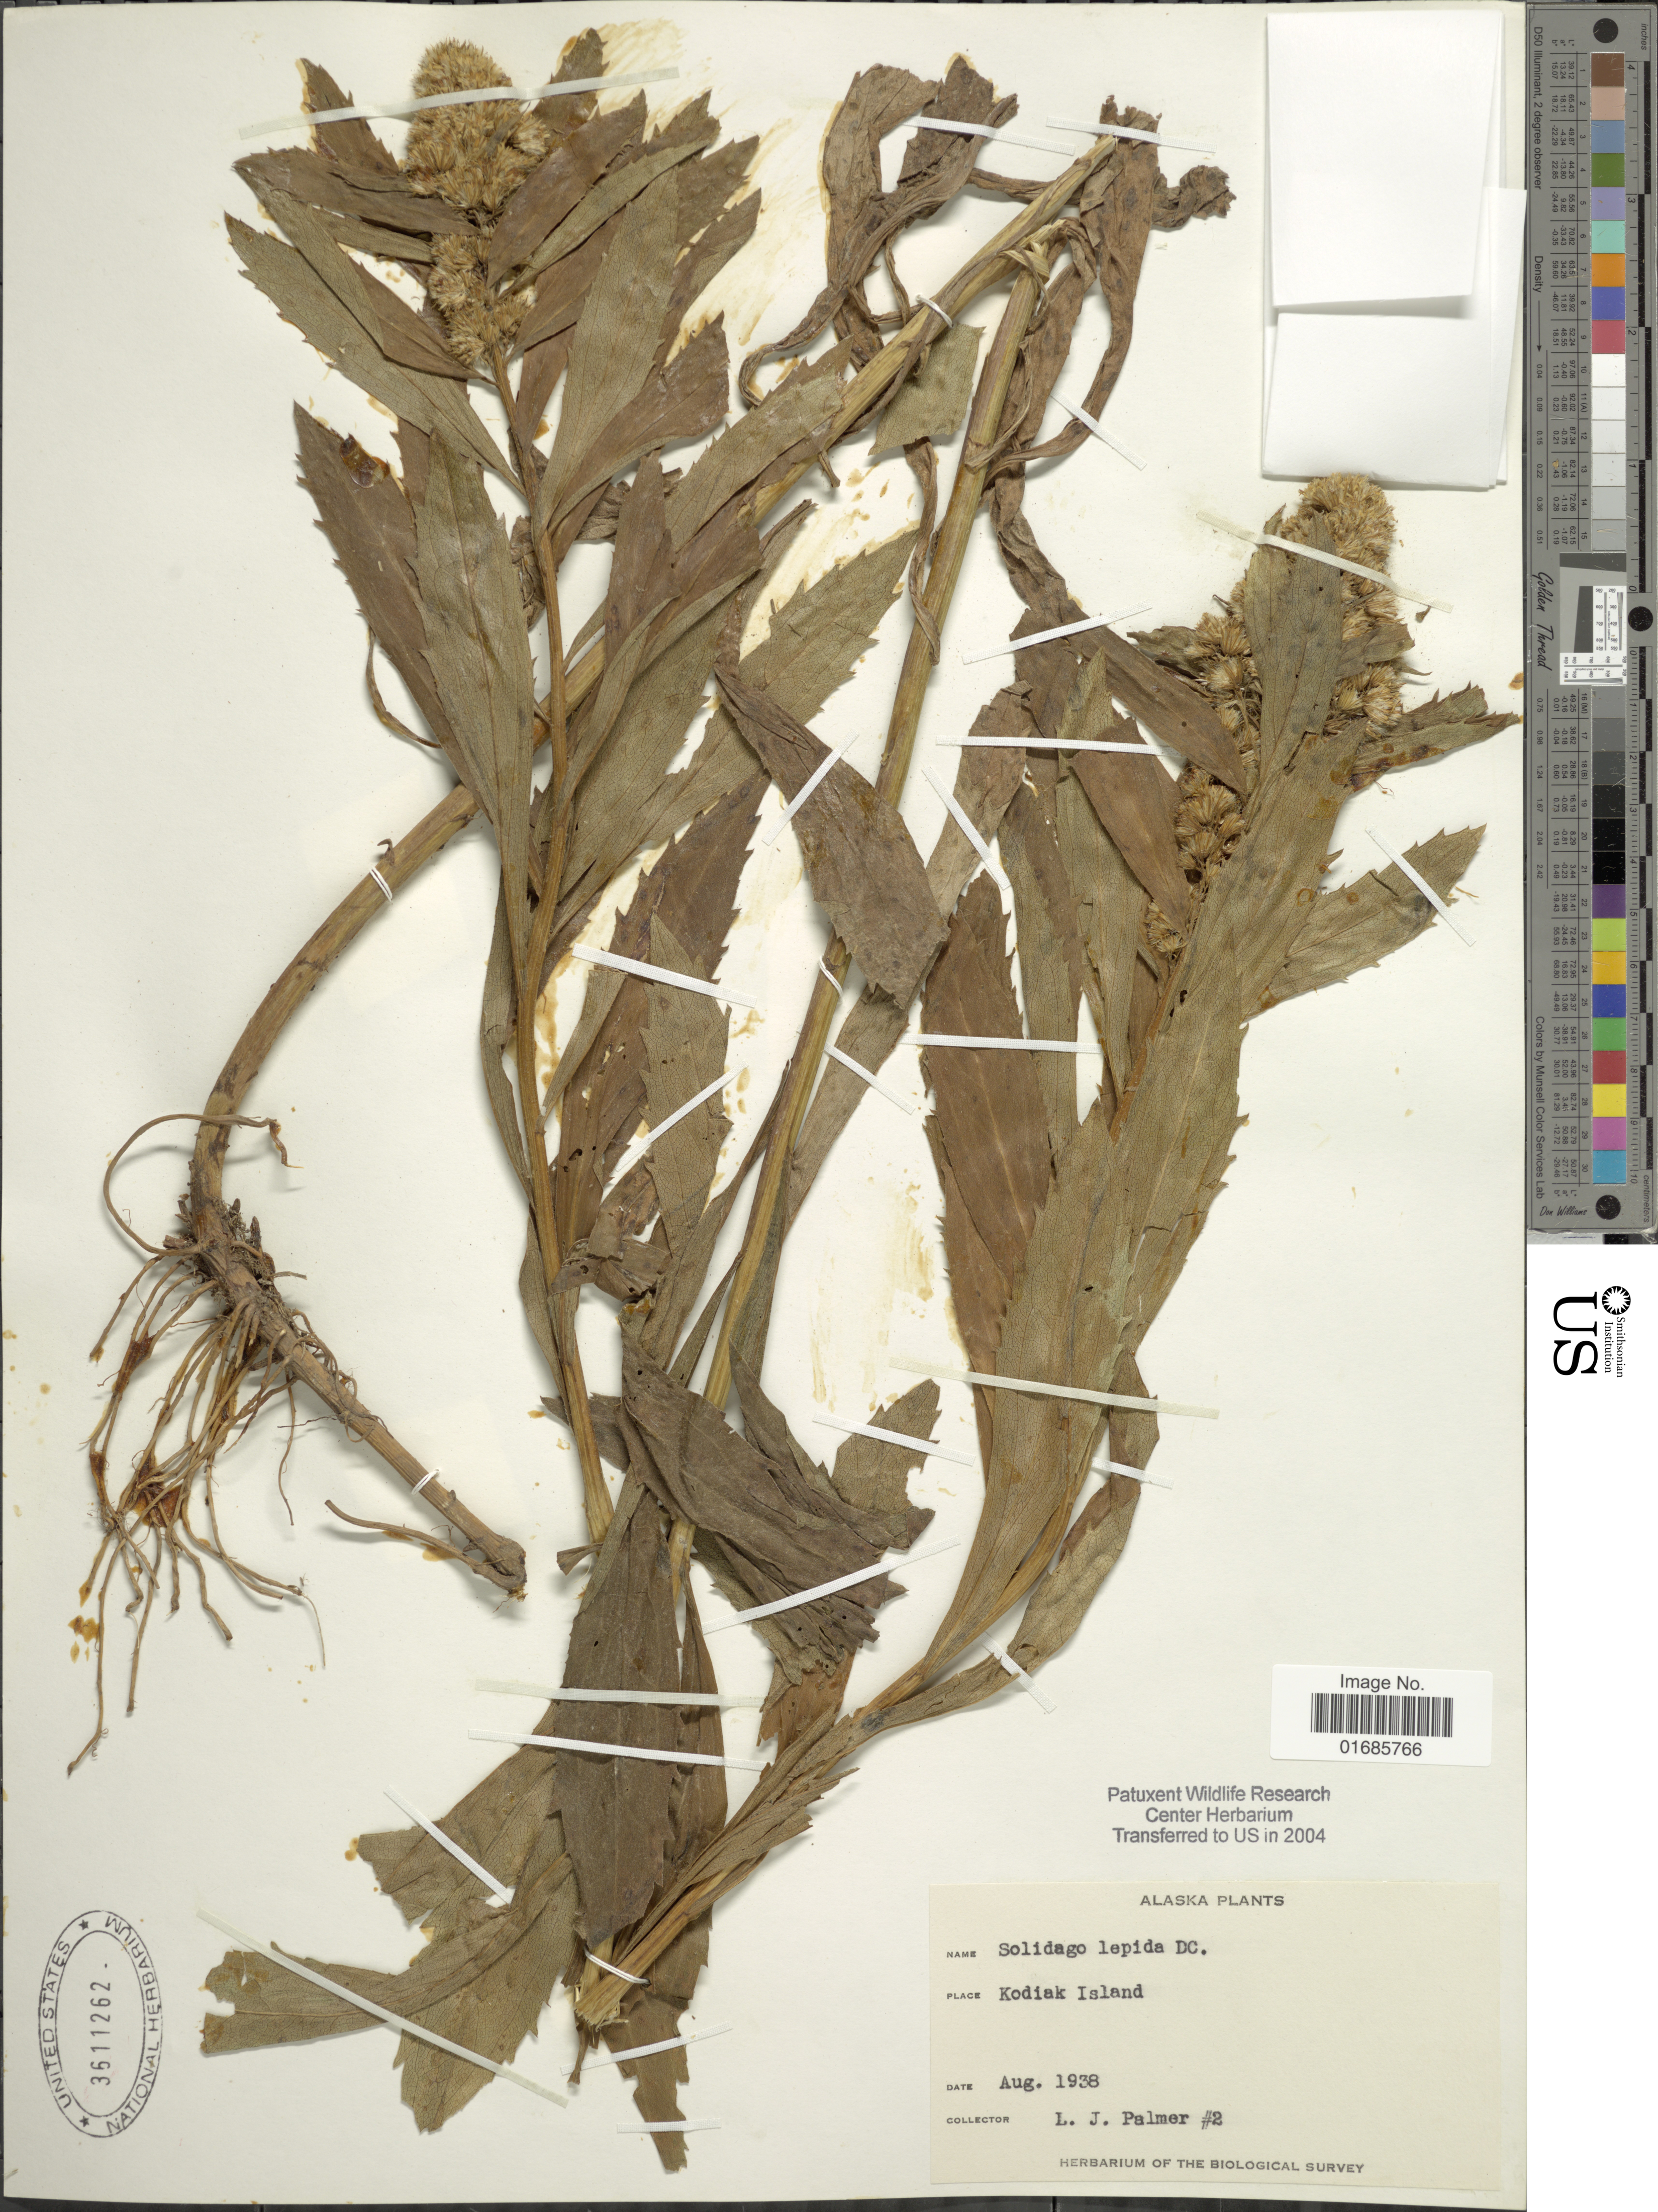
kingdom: Plantae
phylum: Tracheophyta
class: Magnoliopsida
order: Asterales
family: Asteraceae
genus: Solidago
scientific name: Solidago canadensis var. salebrosa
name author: (Piper) M.E. Jones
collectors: L. J. Palmer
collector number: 2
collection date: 1938-08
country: United States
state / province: Alaska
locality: Kodiak Island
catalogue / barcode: US 3611262